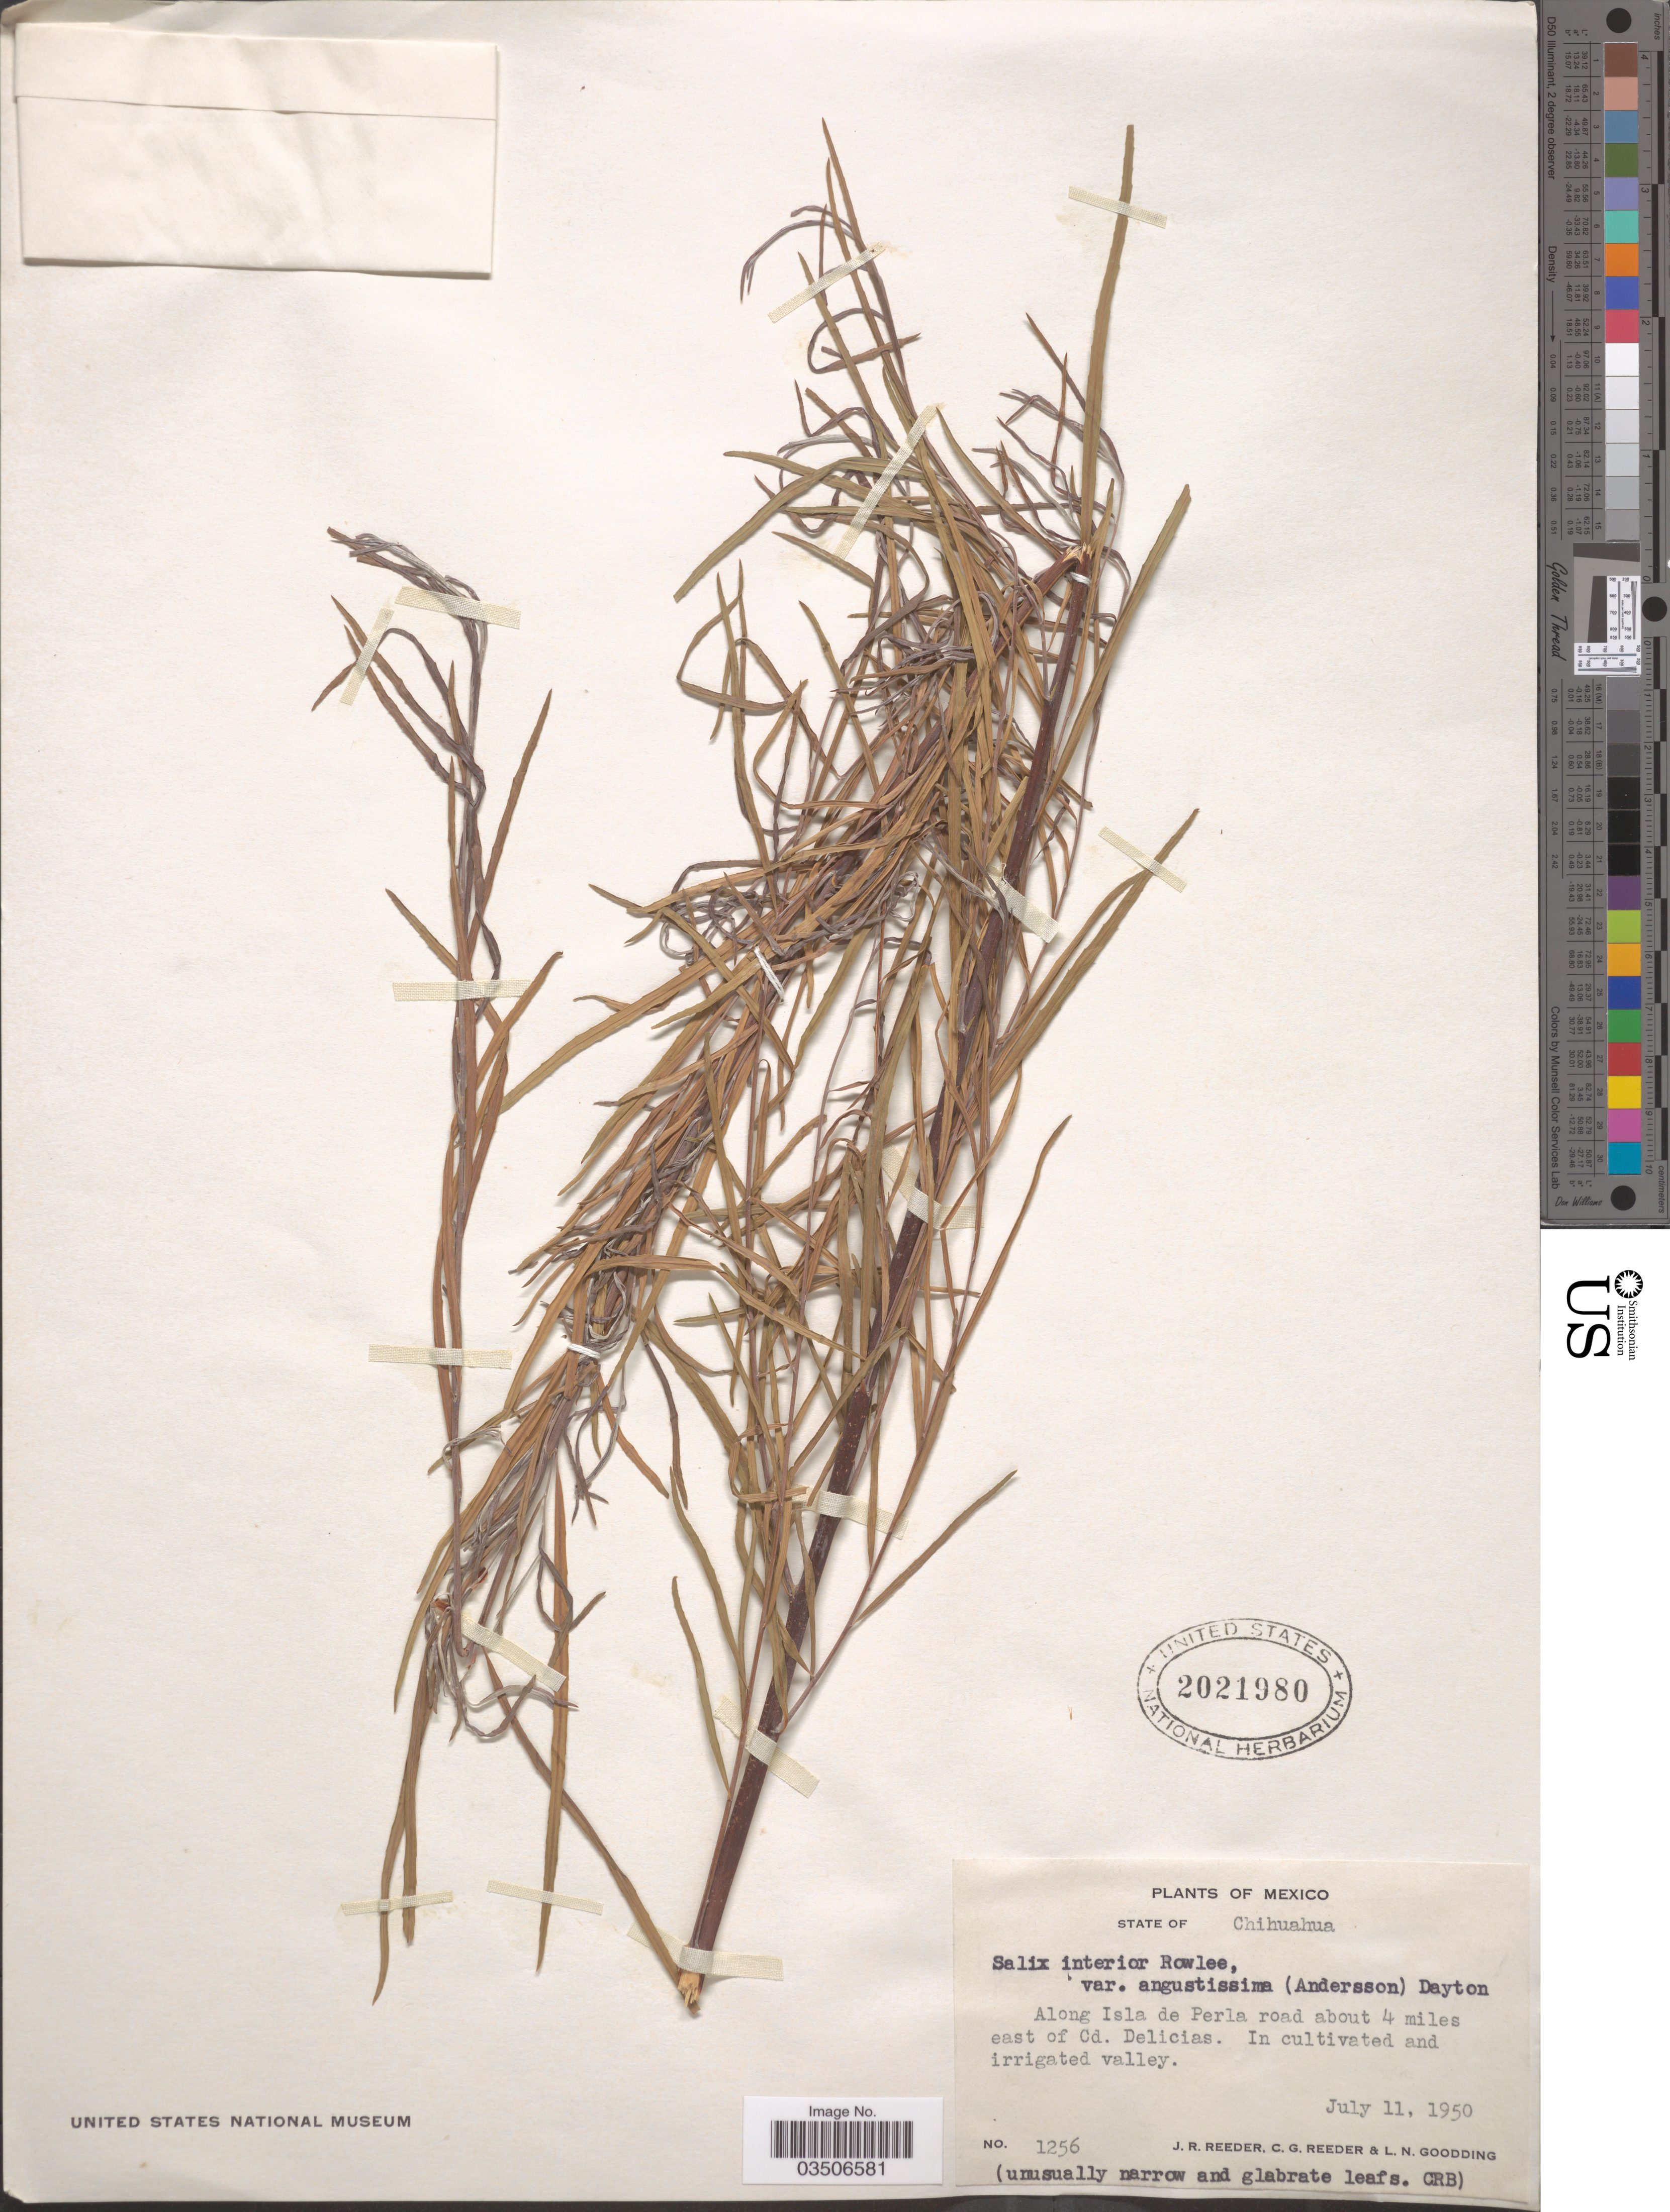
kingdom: Plantae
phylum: Tracheophyta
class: Magnoliopsida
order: Malpighiales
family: Salicaceae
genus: Salix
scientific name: Salix interior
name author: Rowlee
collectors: J. R. Reeder, C. G. Reeder & L. N. Goodding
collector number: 1256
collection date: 1950-07-11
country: Mexico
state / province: Chihuahua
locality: Along Isla de Perla road about 4 miles east of Cd. Delicias.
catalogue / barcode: US 2021980